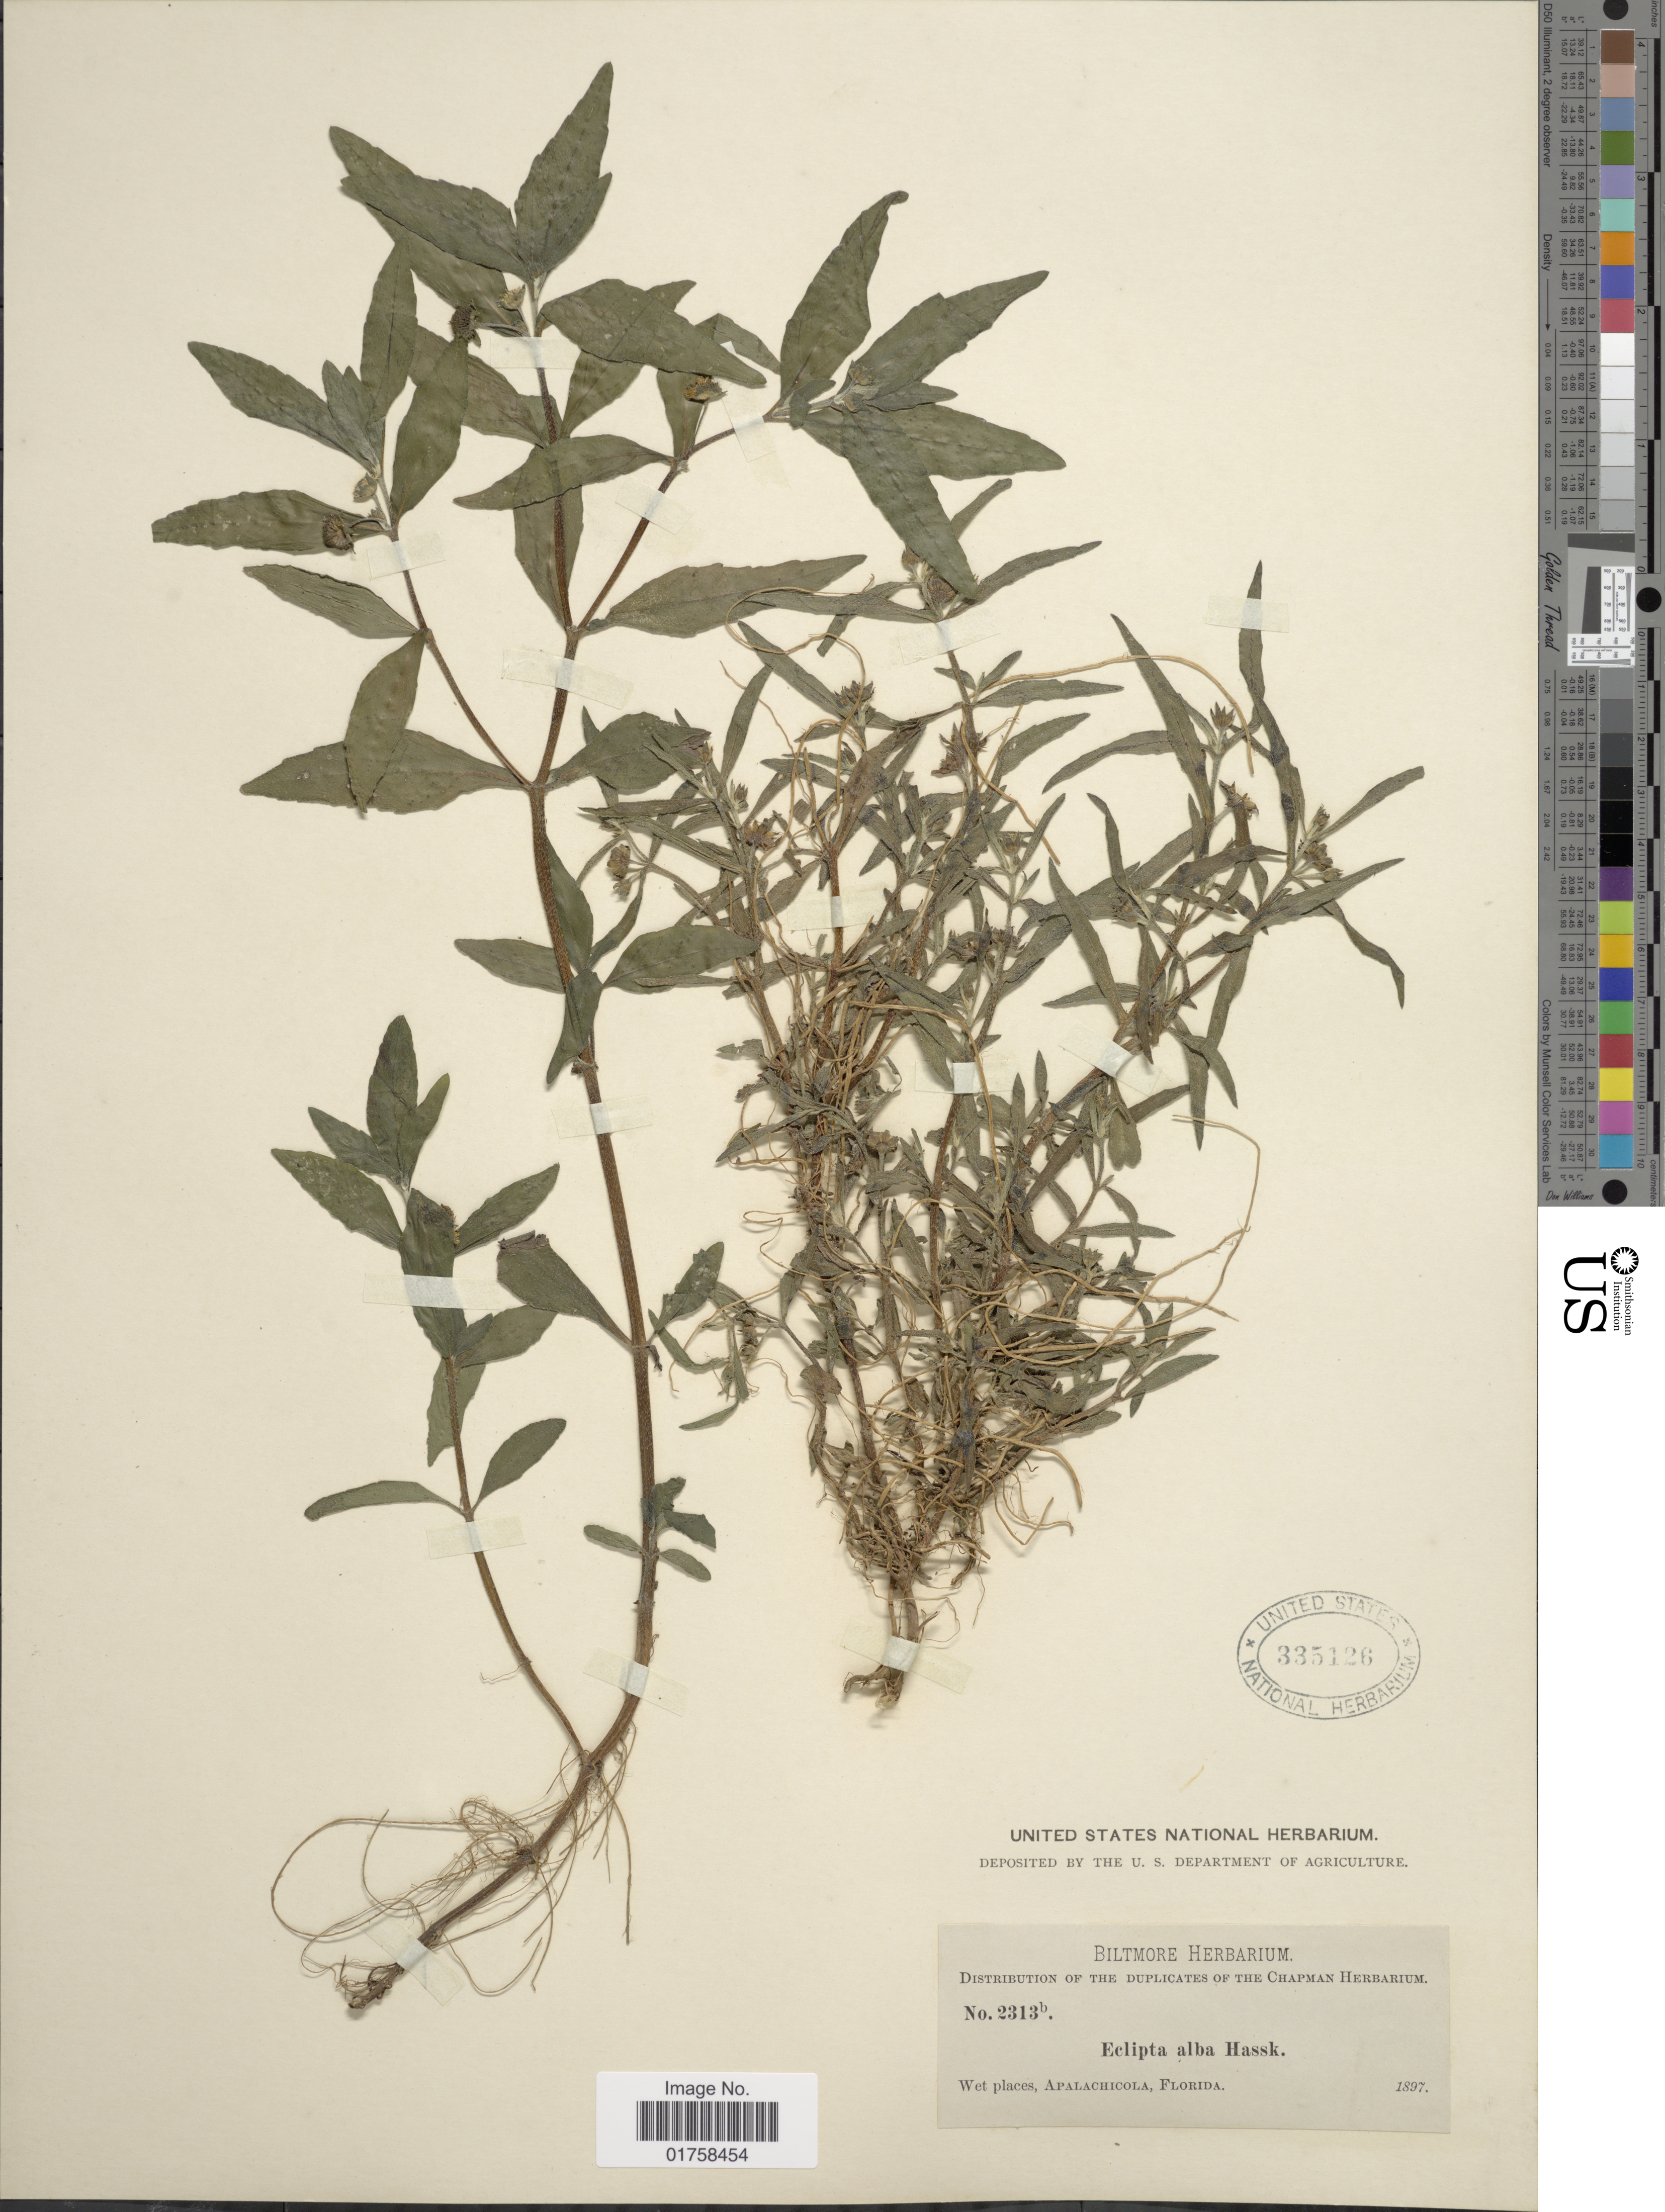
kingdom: Plantae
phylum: Tracheophyta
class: Magnoliopsida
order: Asterales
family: Asteraceae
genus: Eclipta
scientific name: Eclipta alba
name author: (L.) Hassk.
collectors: ex herb. Biltmore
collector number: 2313b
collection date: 1897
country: United States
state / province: Florida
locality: Wet places, Apalachicola, Florida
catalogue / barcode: US 335126